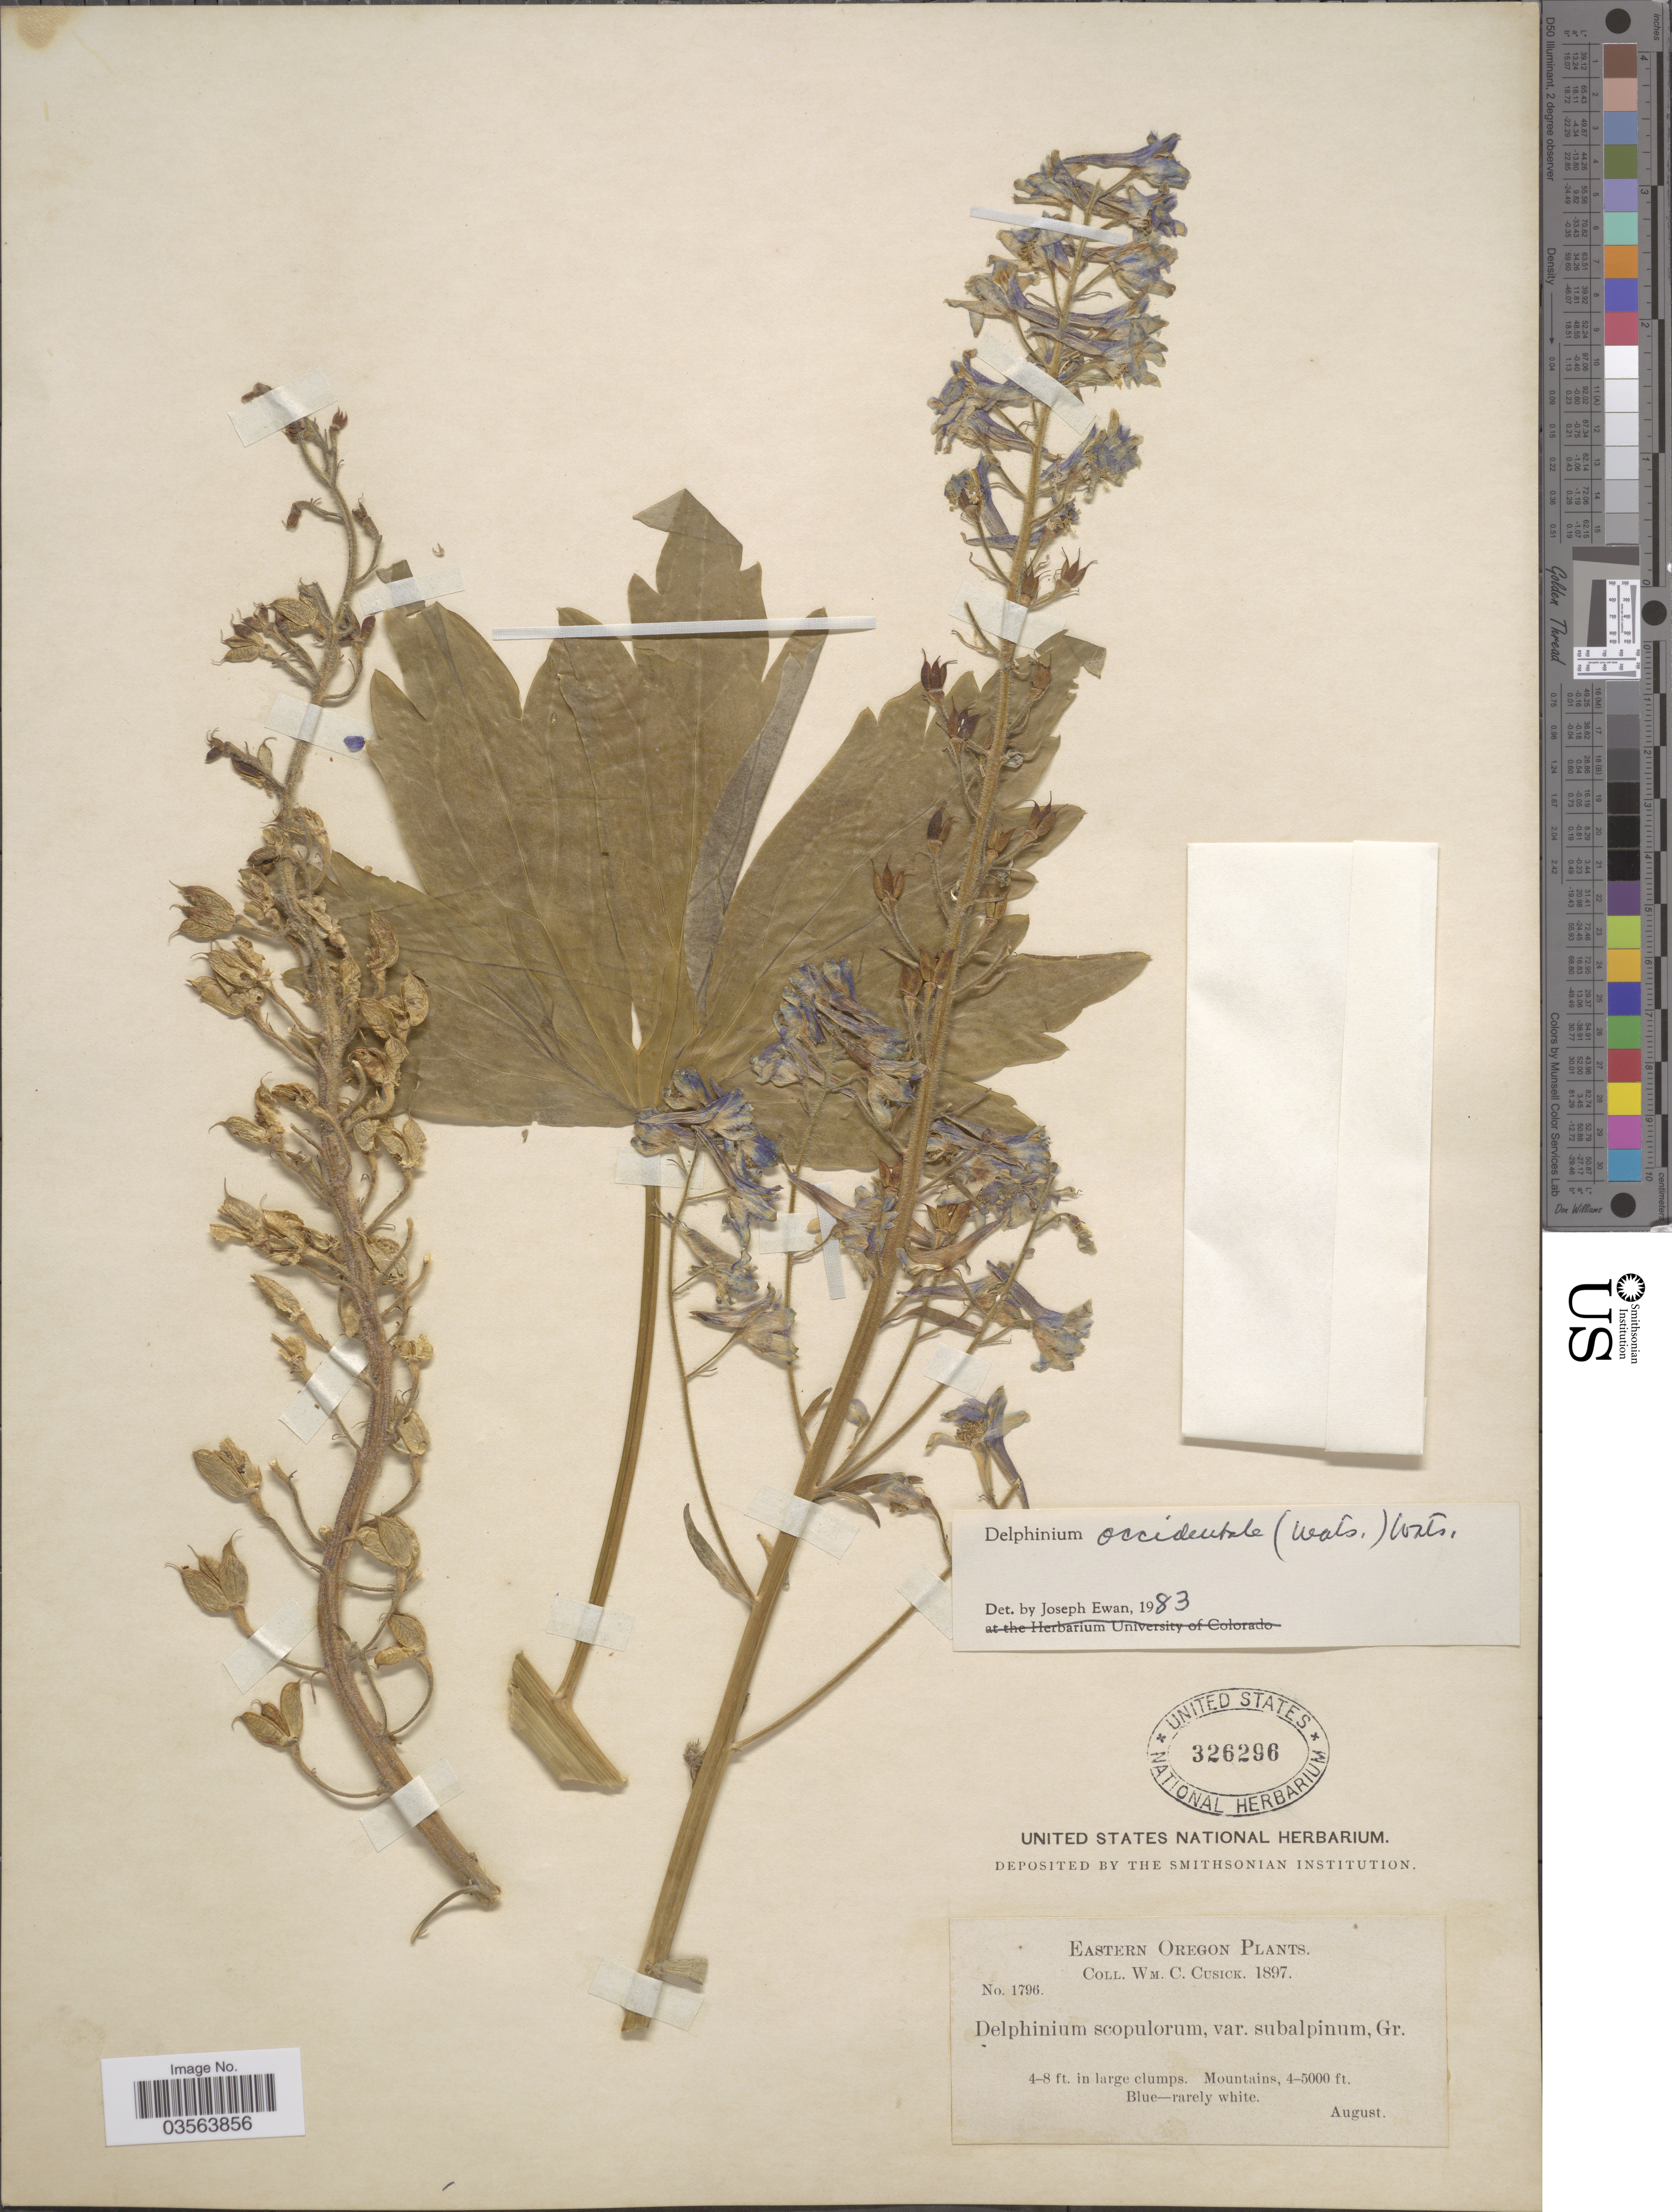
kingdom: Plantae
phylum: Tracheophyta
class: Magnoliopsida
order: Ranunculales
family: Ranunculaceae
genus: Delphinium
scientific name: Delphinium x occidentale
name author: (S. Watson) S. Watson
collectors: W. C. Cusick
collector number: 1796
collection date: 1897-08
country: United States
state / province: Oregon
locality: Eastern Oregon. Mountains.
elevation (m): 1219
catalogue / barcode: US 326296